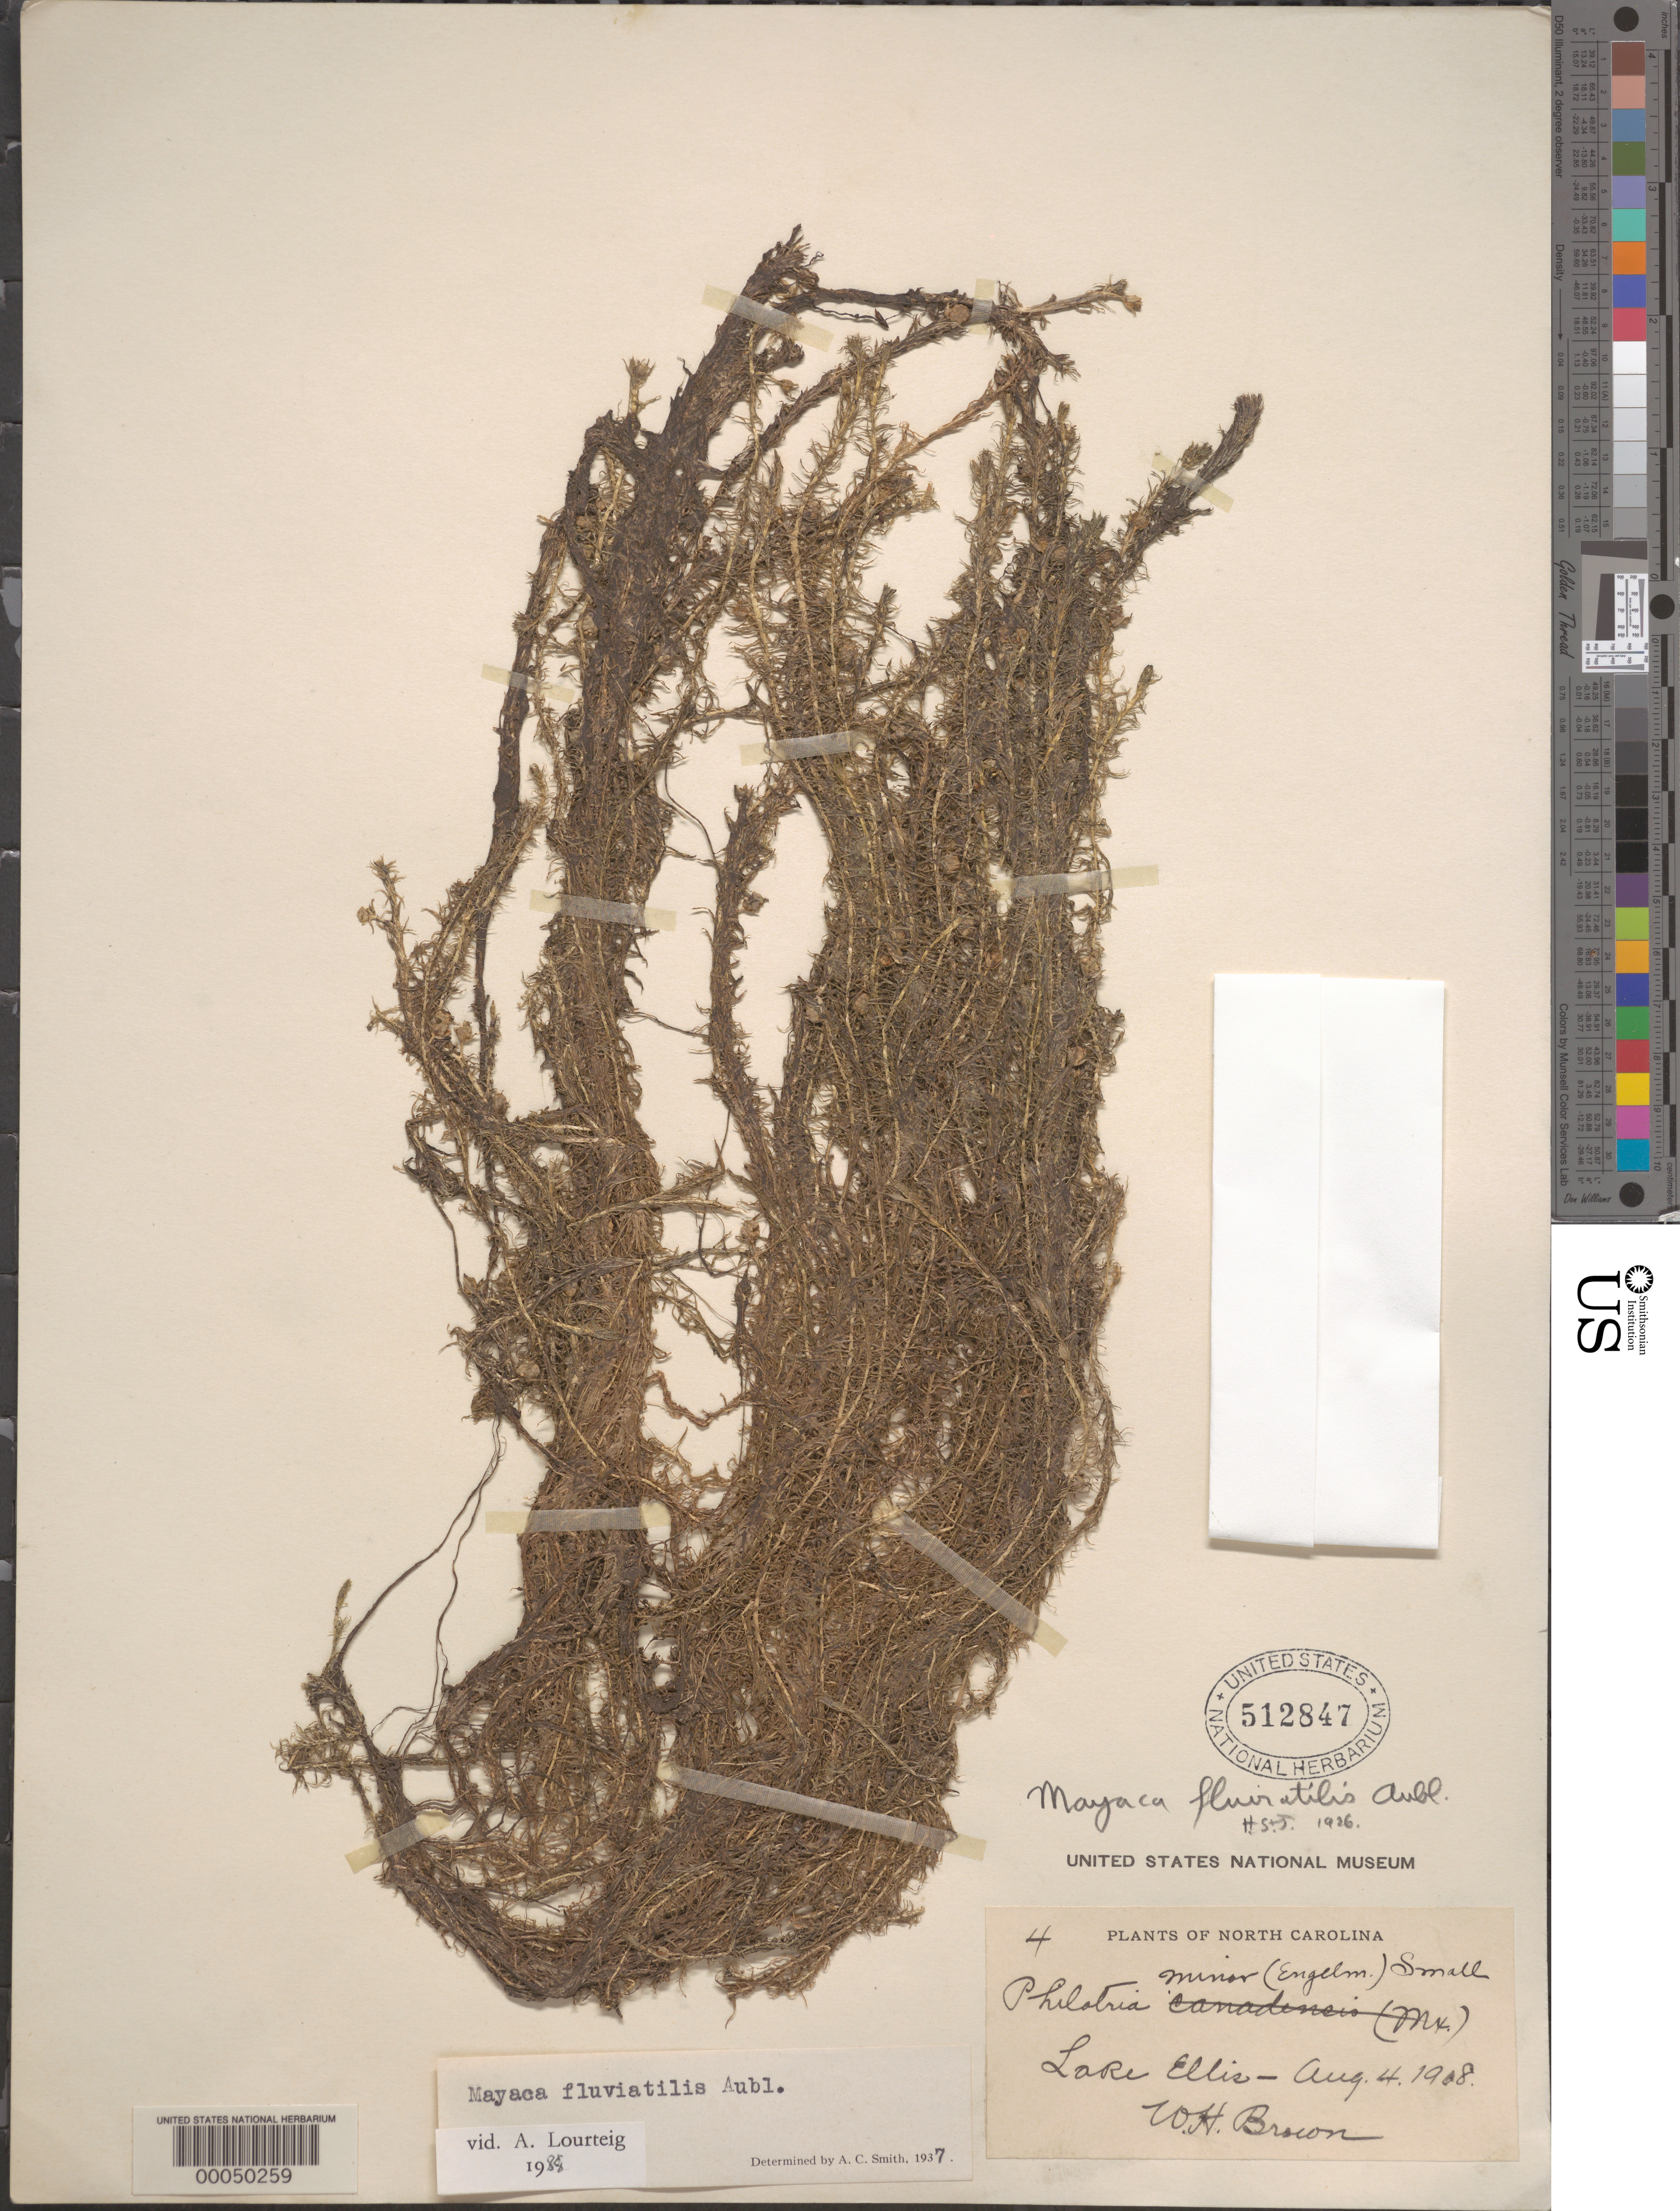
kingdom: Plantae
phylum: Tracheophyta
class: Liliopsida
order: Poales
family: Mayacaceae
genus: Mayaca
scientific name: Mayaca fluviatilis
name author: Aubl.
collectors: W. H. Brown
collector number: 4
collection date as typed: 04 Aug 1908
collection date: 1908-08-04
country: United States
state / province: North Carolina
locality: Lake ellis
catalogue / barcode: US 512847